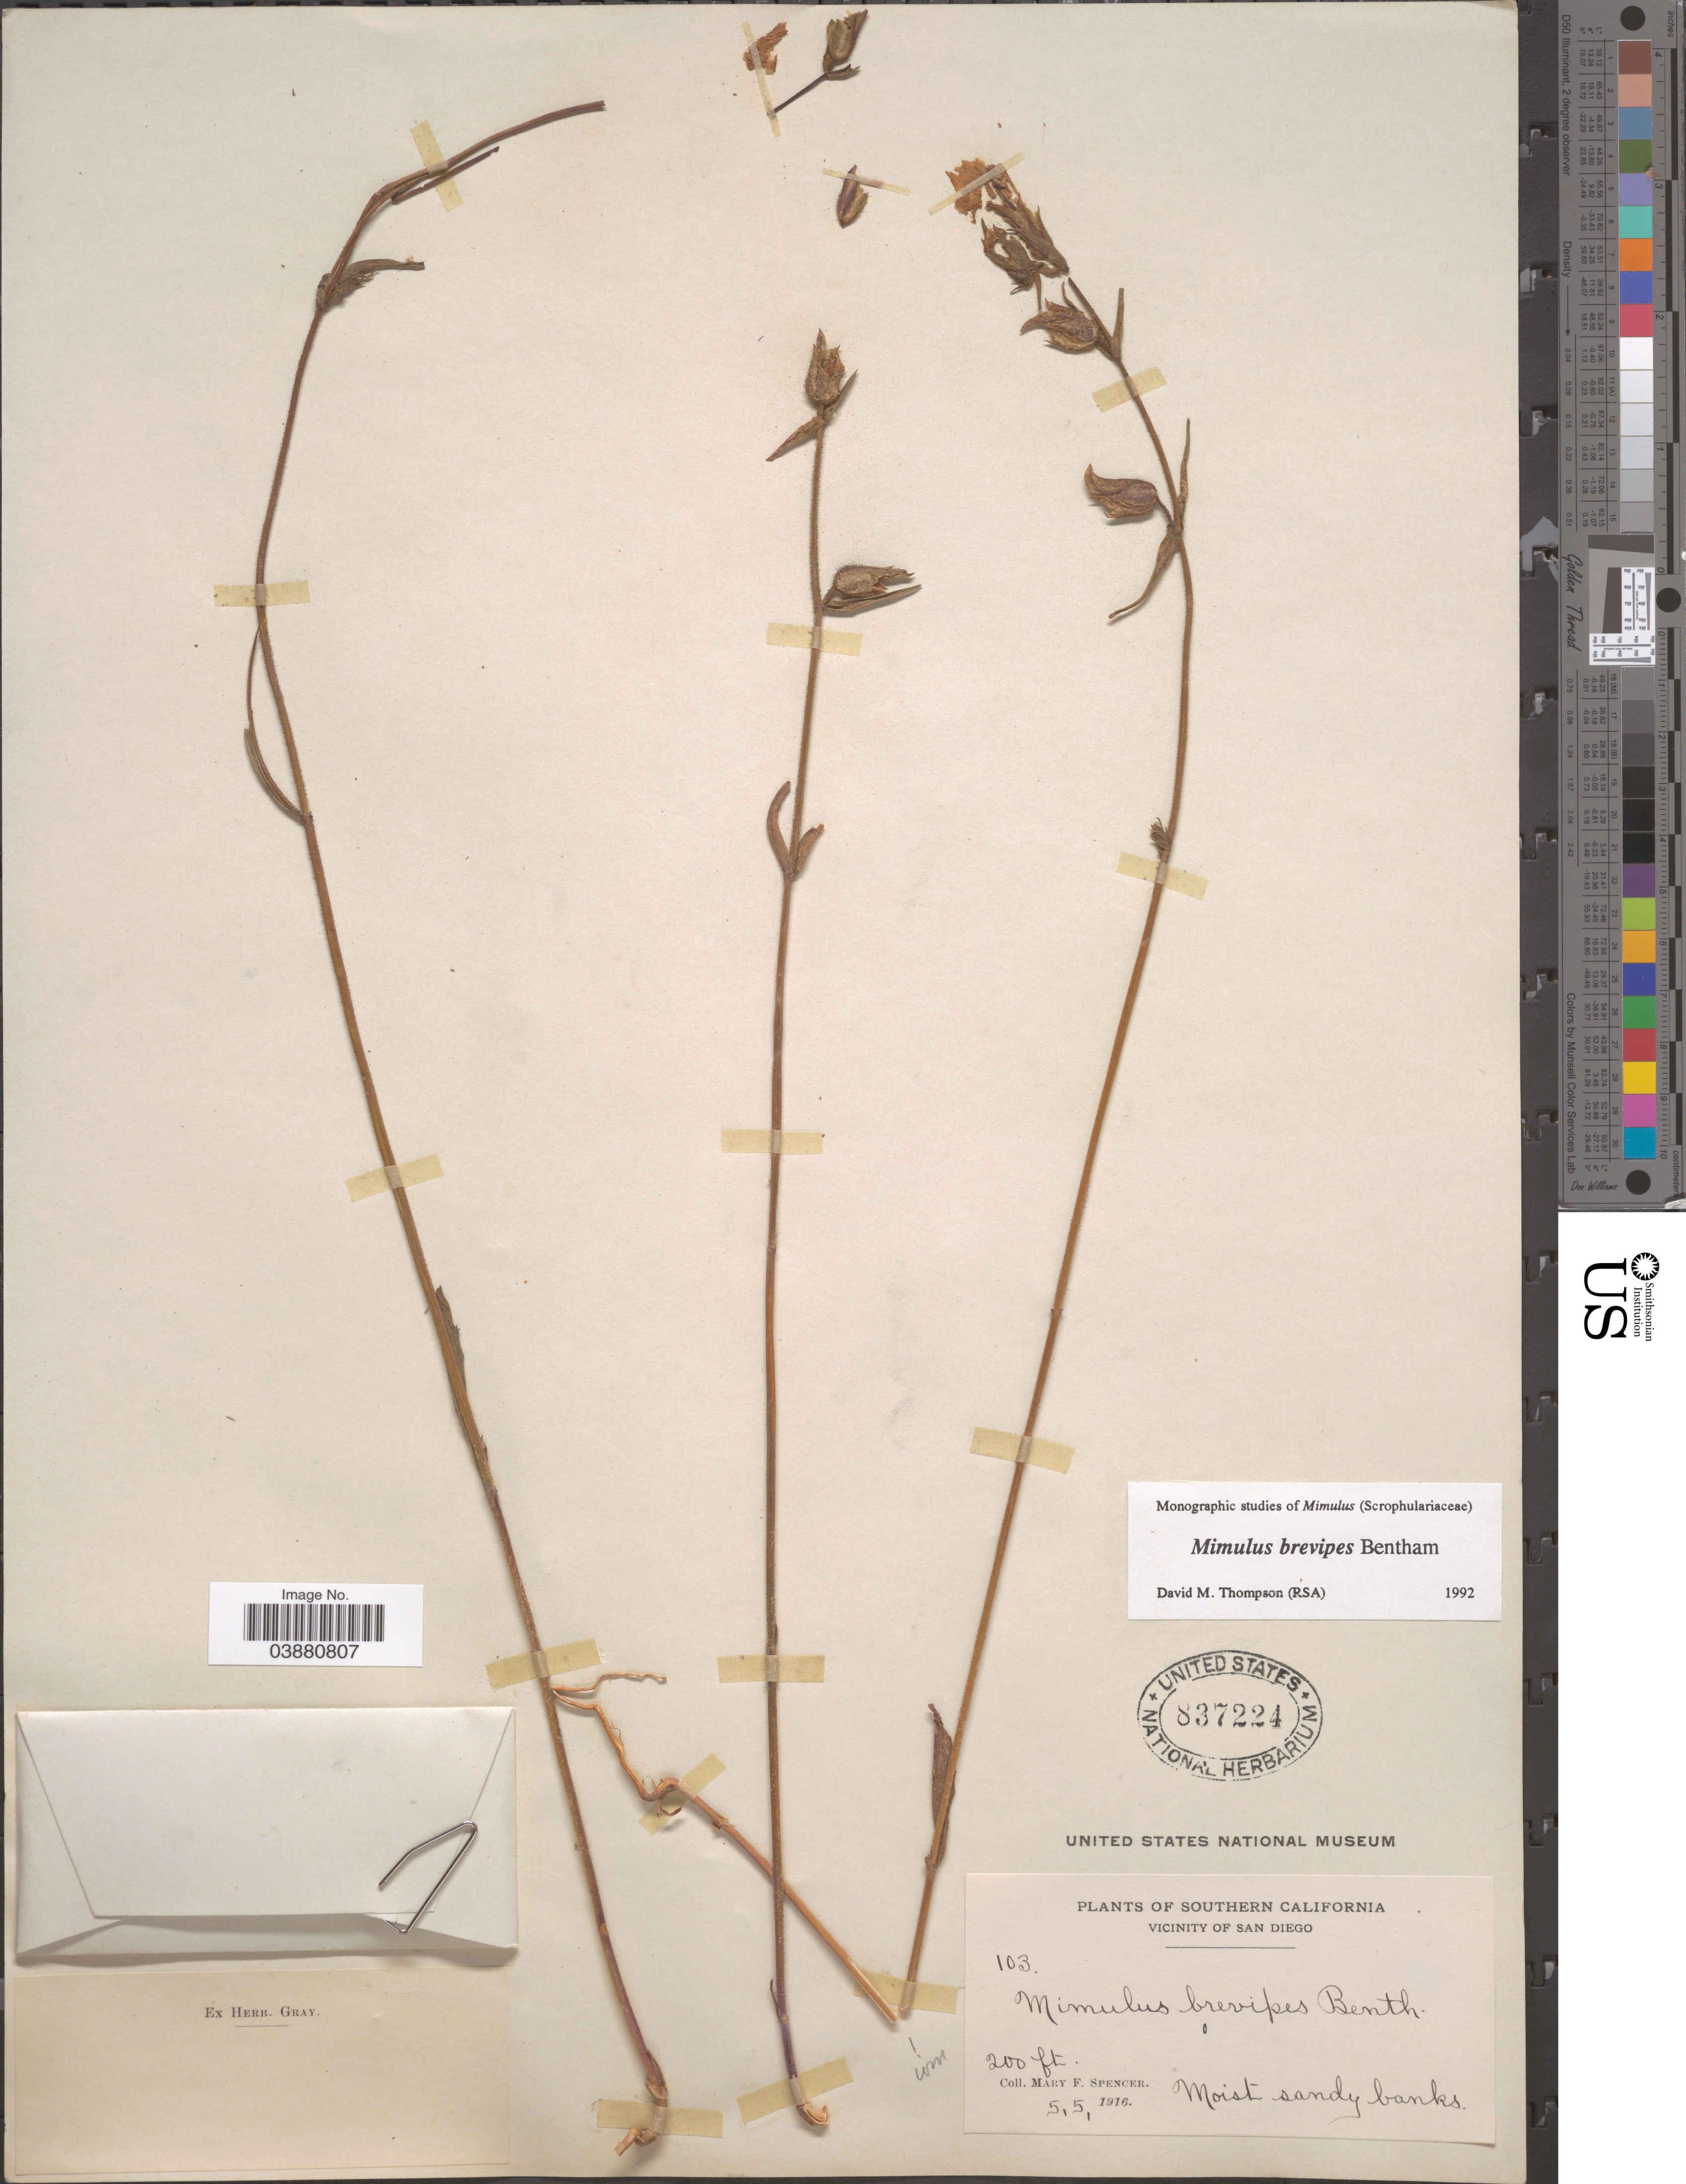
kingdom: Plantae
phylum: Tracheophyta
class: Magnoliopsida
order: Lamiales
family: Phrymaceae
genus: Mimulus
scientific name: Mimulus brevipes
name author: Benth.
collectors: M. Spencer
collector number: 103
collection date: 1916-05-05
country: United States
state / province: California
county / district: San Diego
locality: Southern California. Vicinity of San Diego.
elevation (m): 61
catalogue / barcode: US 837224